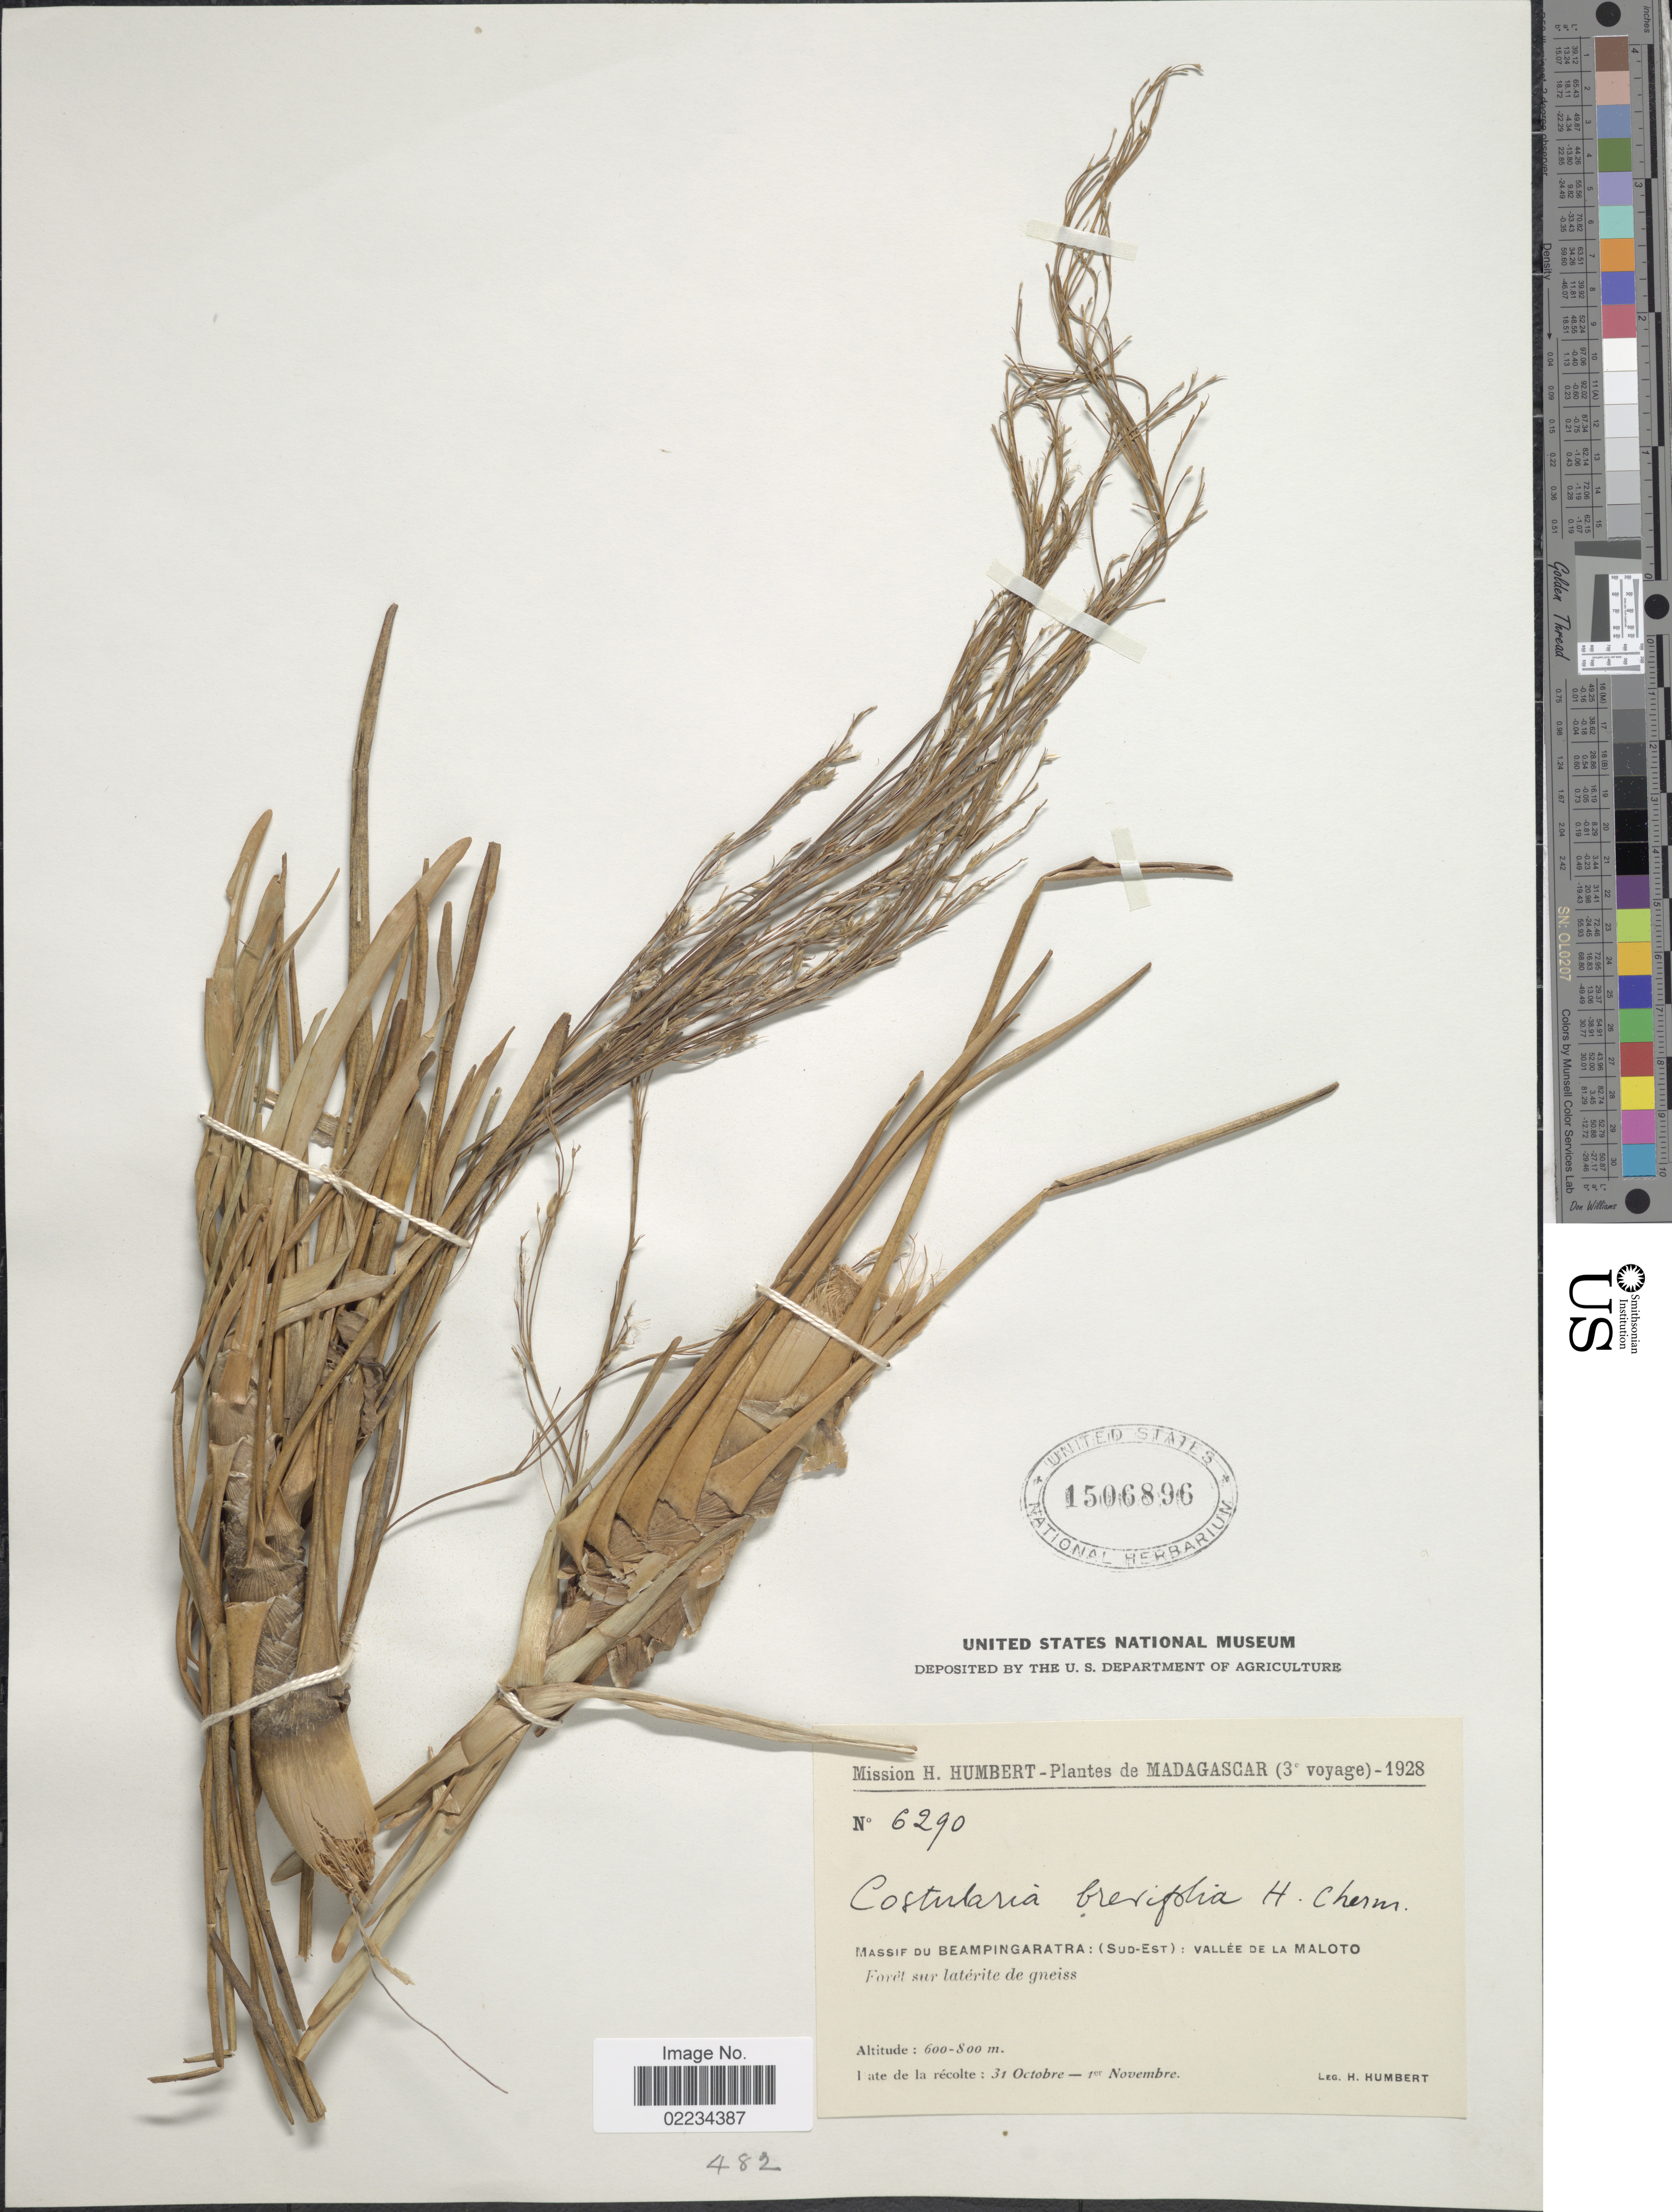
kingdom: Plantae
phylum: Tracheophyta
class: Liliopsida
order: Poales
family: Cyperaceae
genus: Costularia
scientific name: Costularia brevifolia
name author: Cherm.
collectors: H. Humbert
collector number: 6290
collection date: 1928-10-31/1928-11-01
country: Madagascar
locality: Massif de Beampingaratra (Sud-Est): Vallée de La Maloto, Forêt sur latérite de gneiss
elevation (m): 600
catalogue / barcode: US 1506896